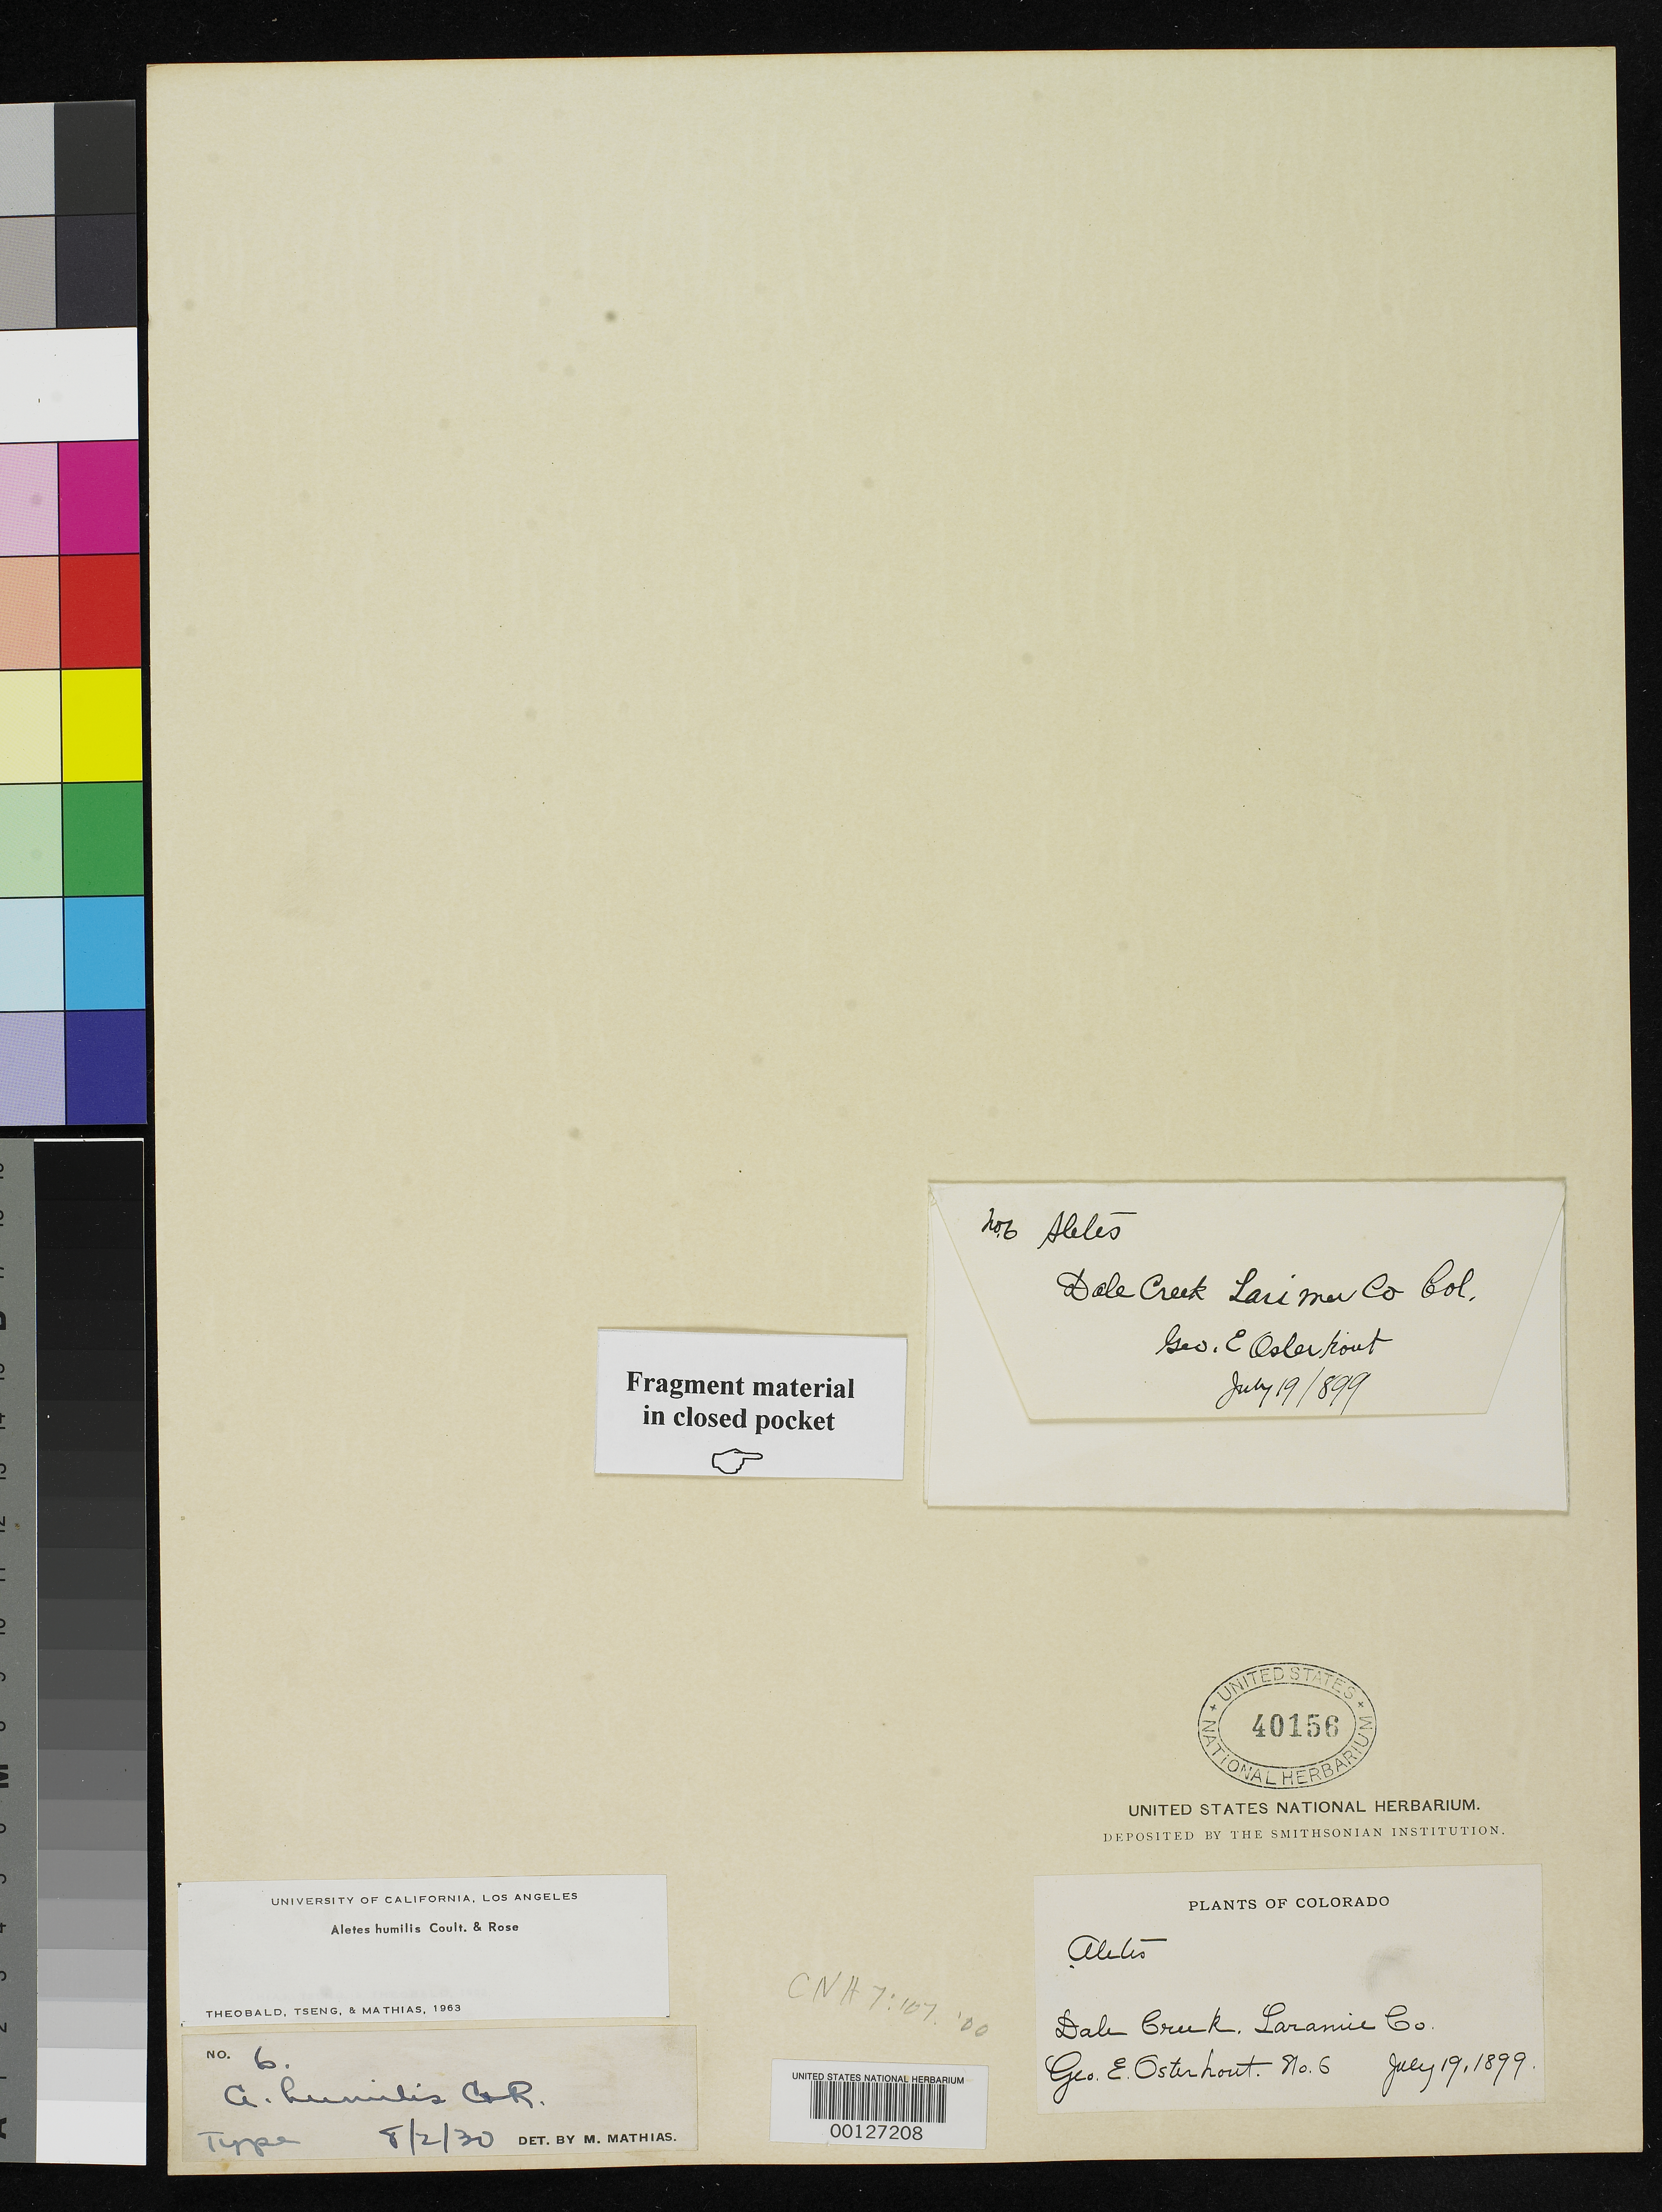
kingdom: Plantae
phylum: Tracheophyta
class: Magnoliopsida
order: Apiales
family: Apiaceae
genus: Aletes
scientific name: Aletes humilis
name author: J.M. Coult. & Rose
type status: Holotype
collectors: G. E. Osterhout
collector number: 6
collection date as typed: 19 Jul 1899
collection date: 1899-07-19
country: United States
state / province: Colorado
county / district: Larimer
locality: Dale Creek.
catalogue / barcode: US 40156